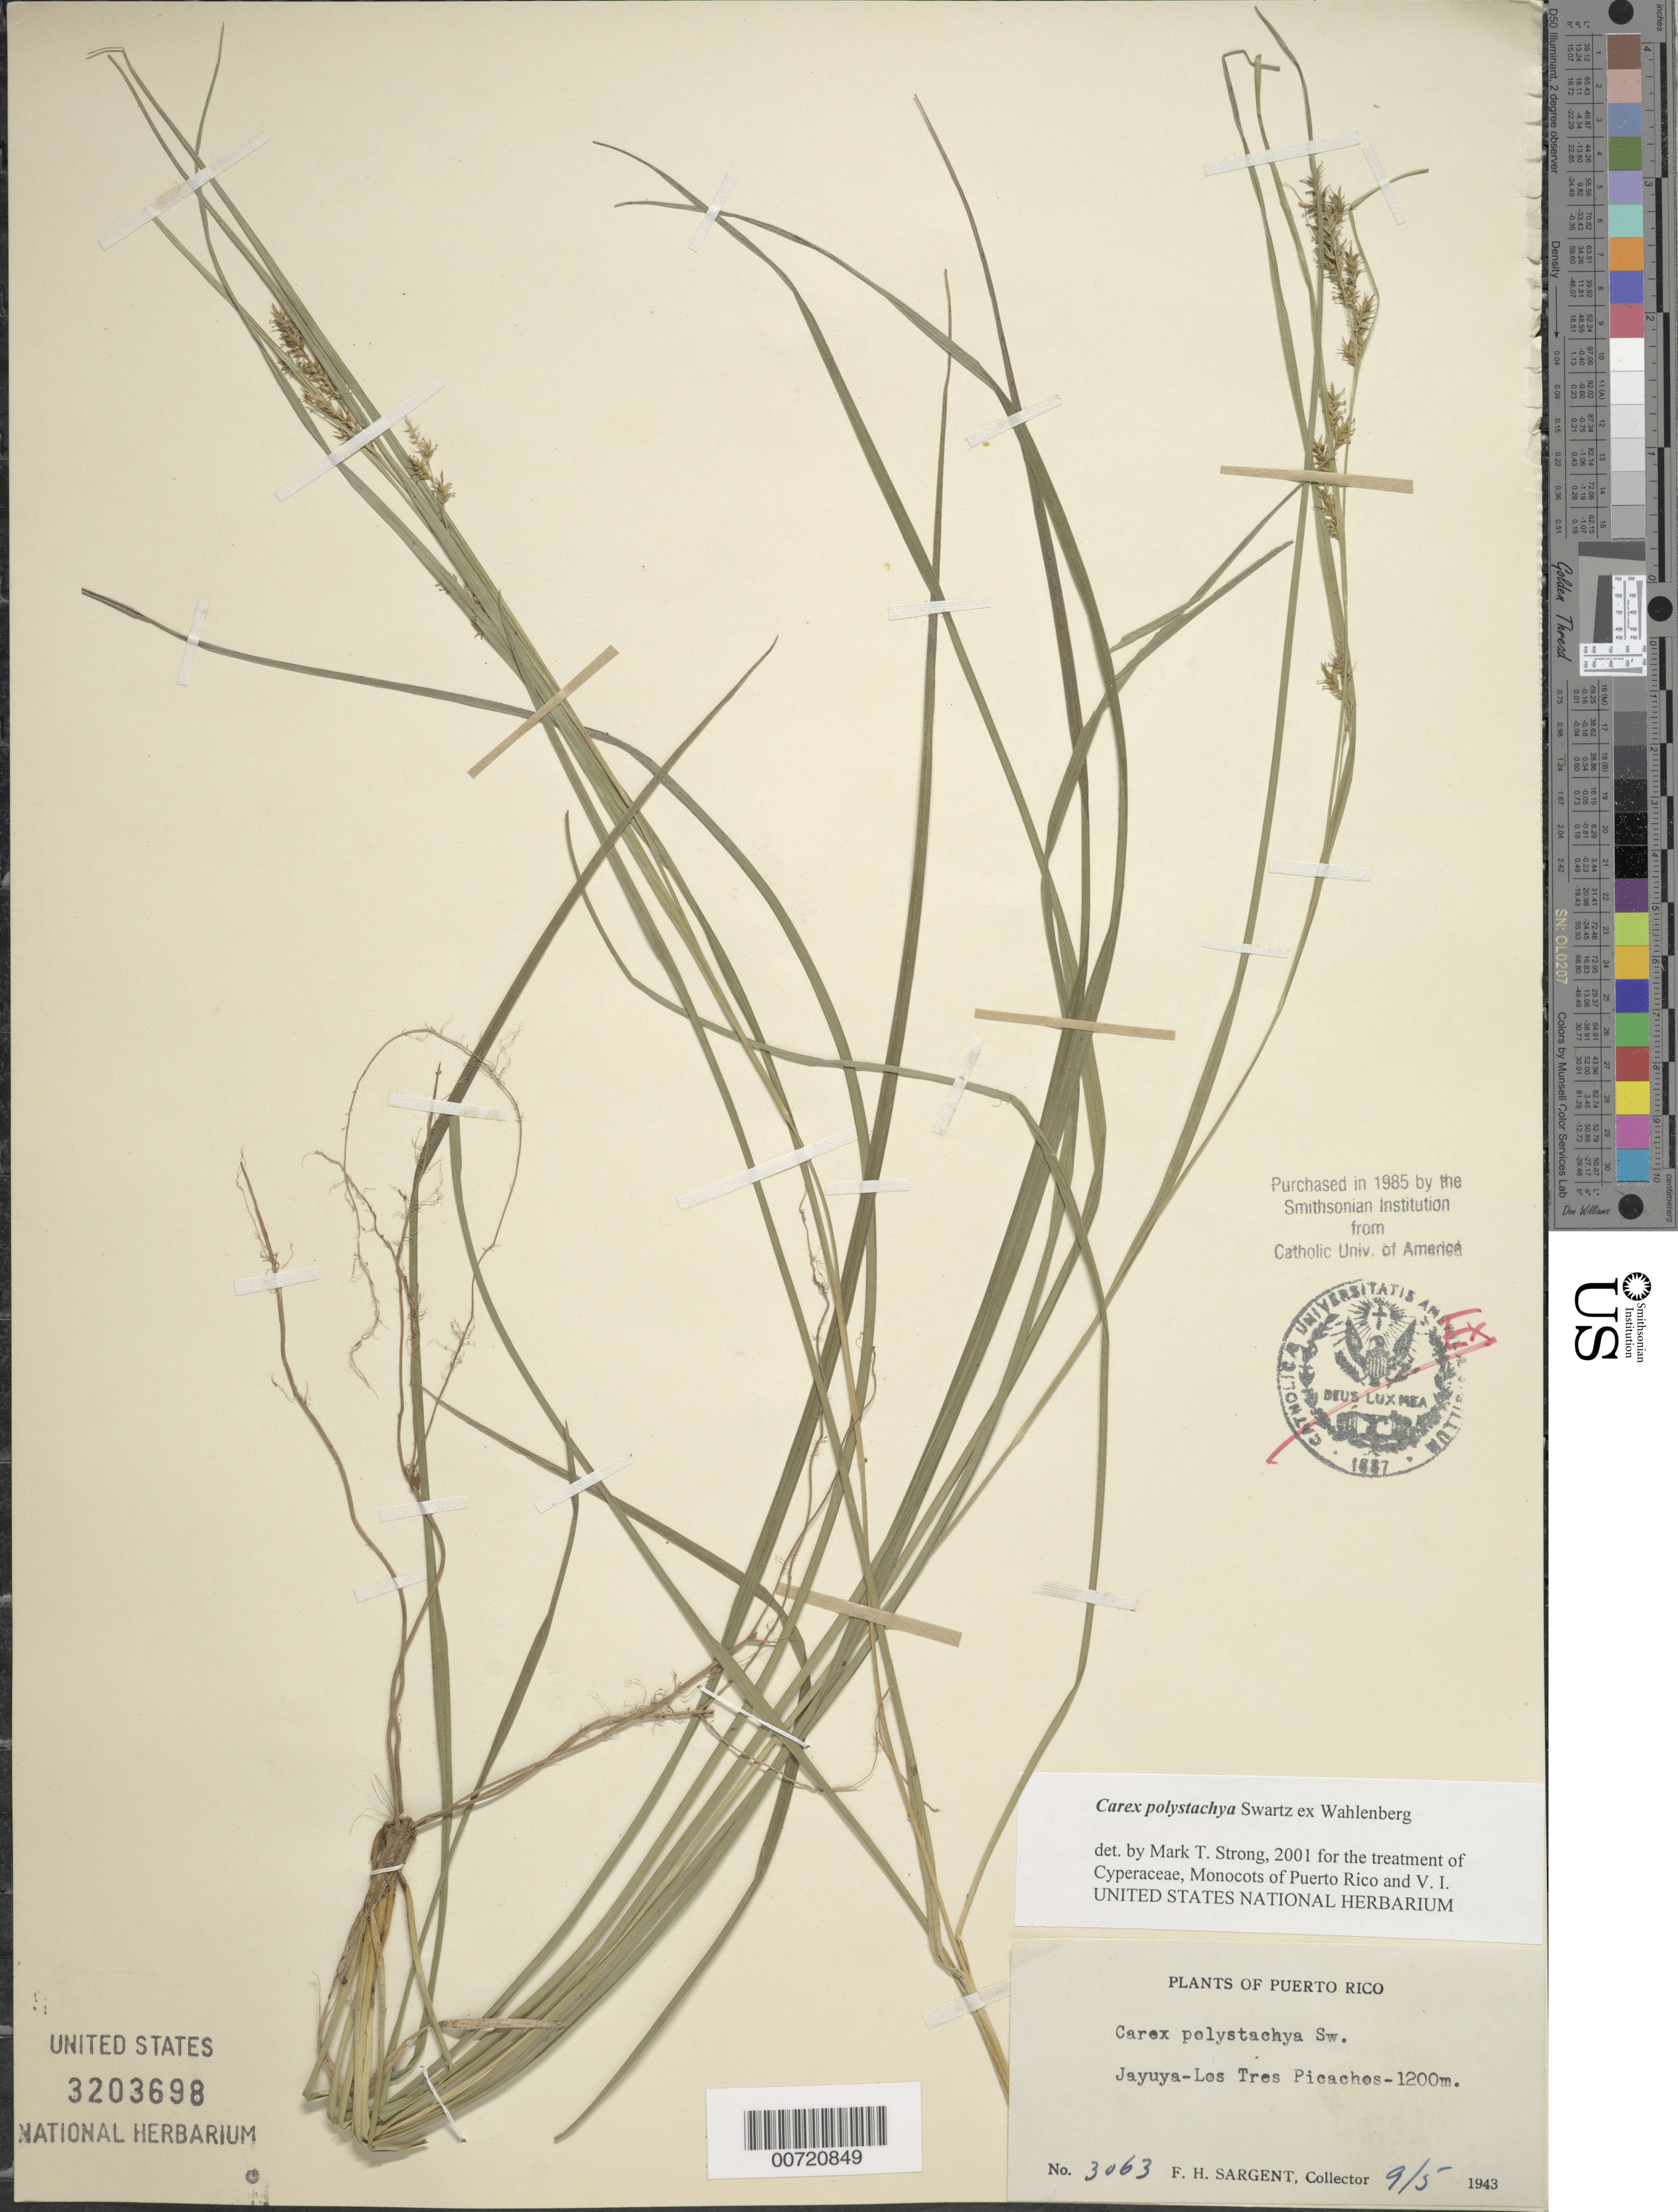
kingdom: Plantae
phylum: Tracheophyta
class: Liliopsida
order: Poales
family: Cyperaceae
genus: Carex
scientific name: Carex polystachya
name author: Sw. ex Wahlenb.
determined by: Strong, M. T., (US), Smithsonian Institution - National Museum of Natural History (UNITED STATES)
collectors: F. H. Sargent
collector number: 3063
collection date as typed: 05 Sep 1943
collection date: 1943-09-05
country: Puerto Rico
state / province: Jayuya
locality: Jayuya: Los Tres Picachos.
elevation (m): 1200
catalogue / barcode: US 3203698